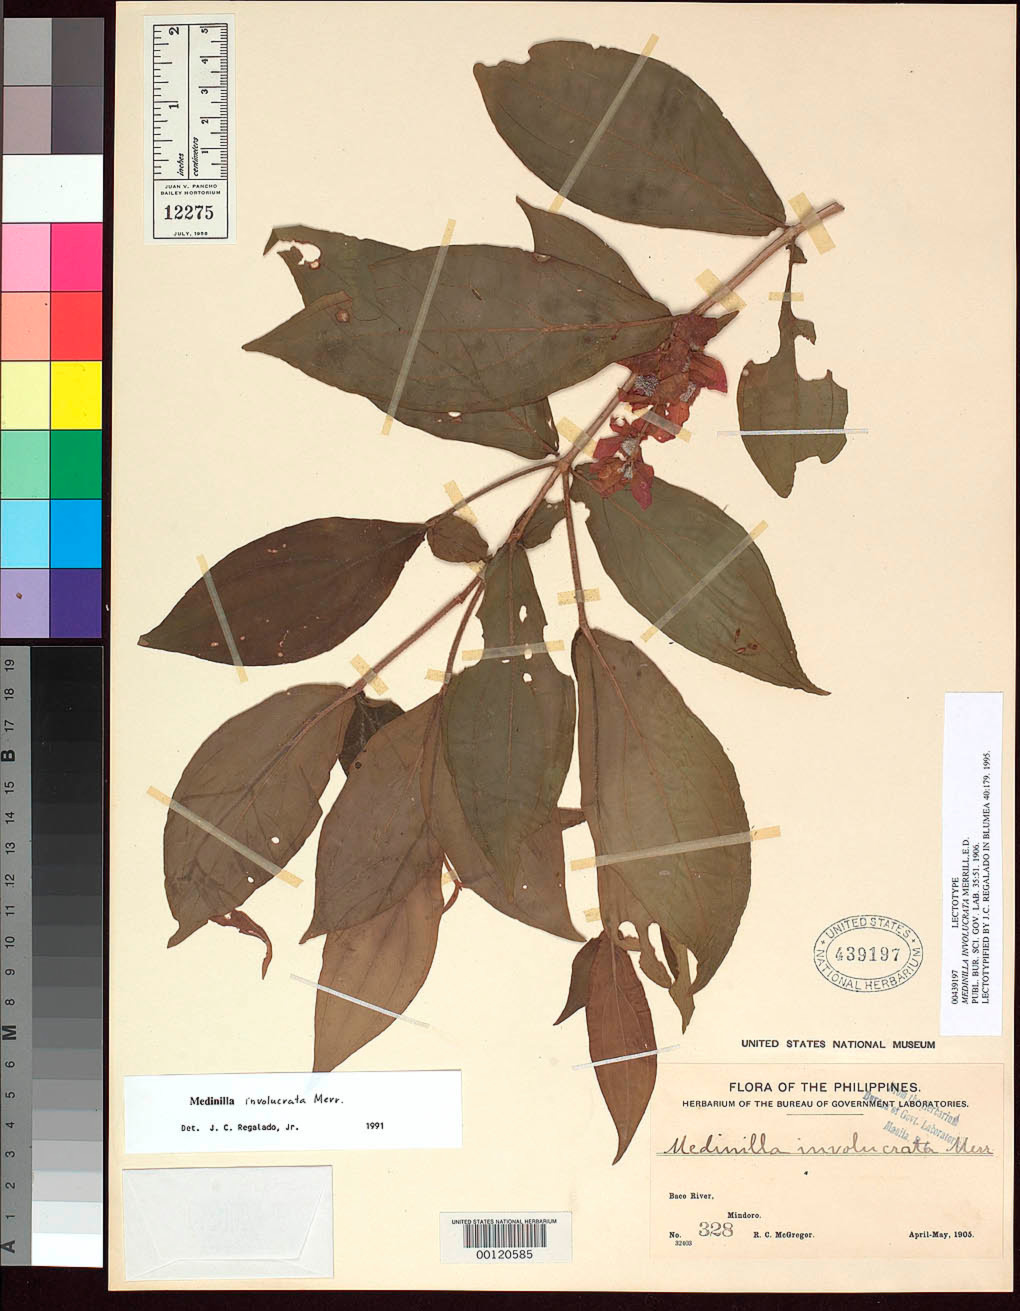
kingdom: Plantae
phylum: Tracheophyta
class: Magnoliopsida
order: Myrtales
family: Melastomataceae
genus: Medinilla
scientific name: Medinilla involucrata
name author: Merr.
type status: Lectotype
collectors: R. C. McGregor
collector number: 328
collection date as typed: Apr 1905 to -- May 1905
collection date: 1905-04/1905-05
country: Philippines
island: Mindoro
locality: Baco River.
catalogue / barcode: US 439197